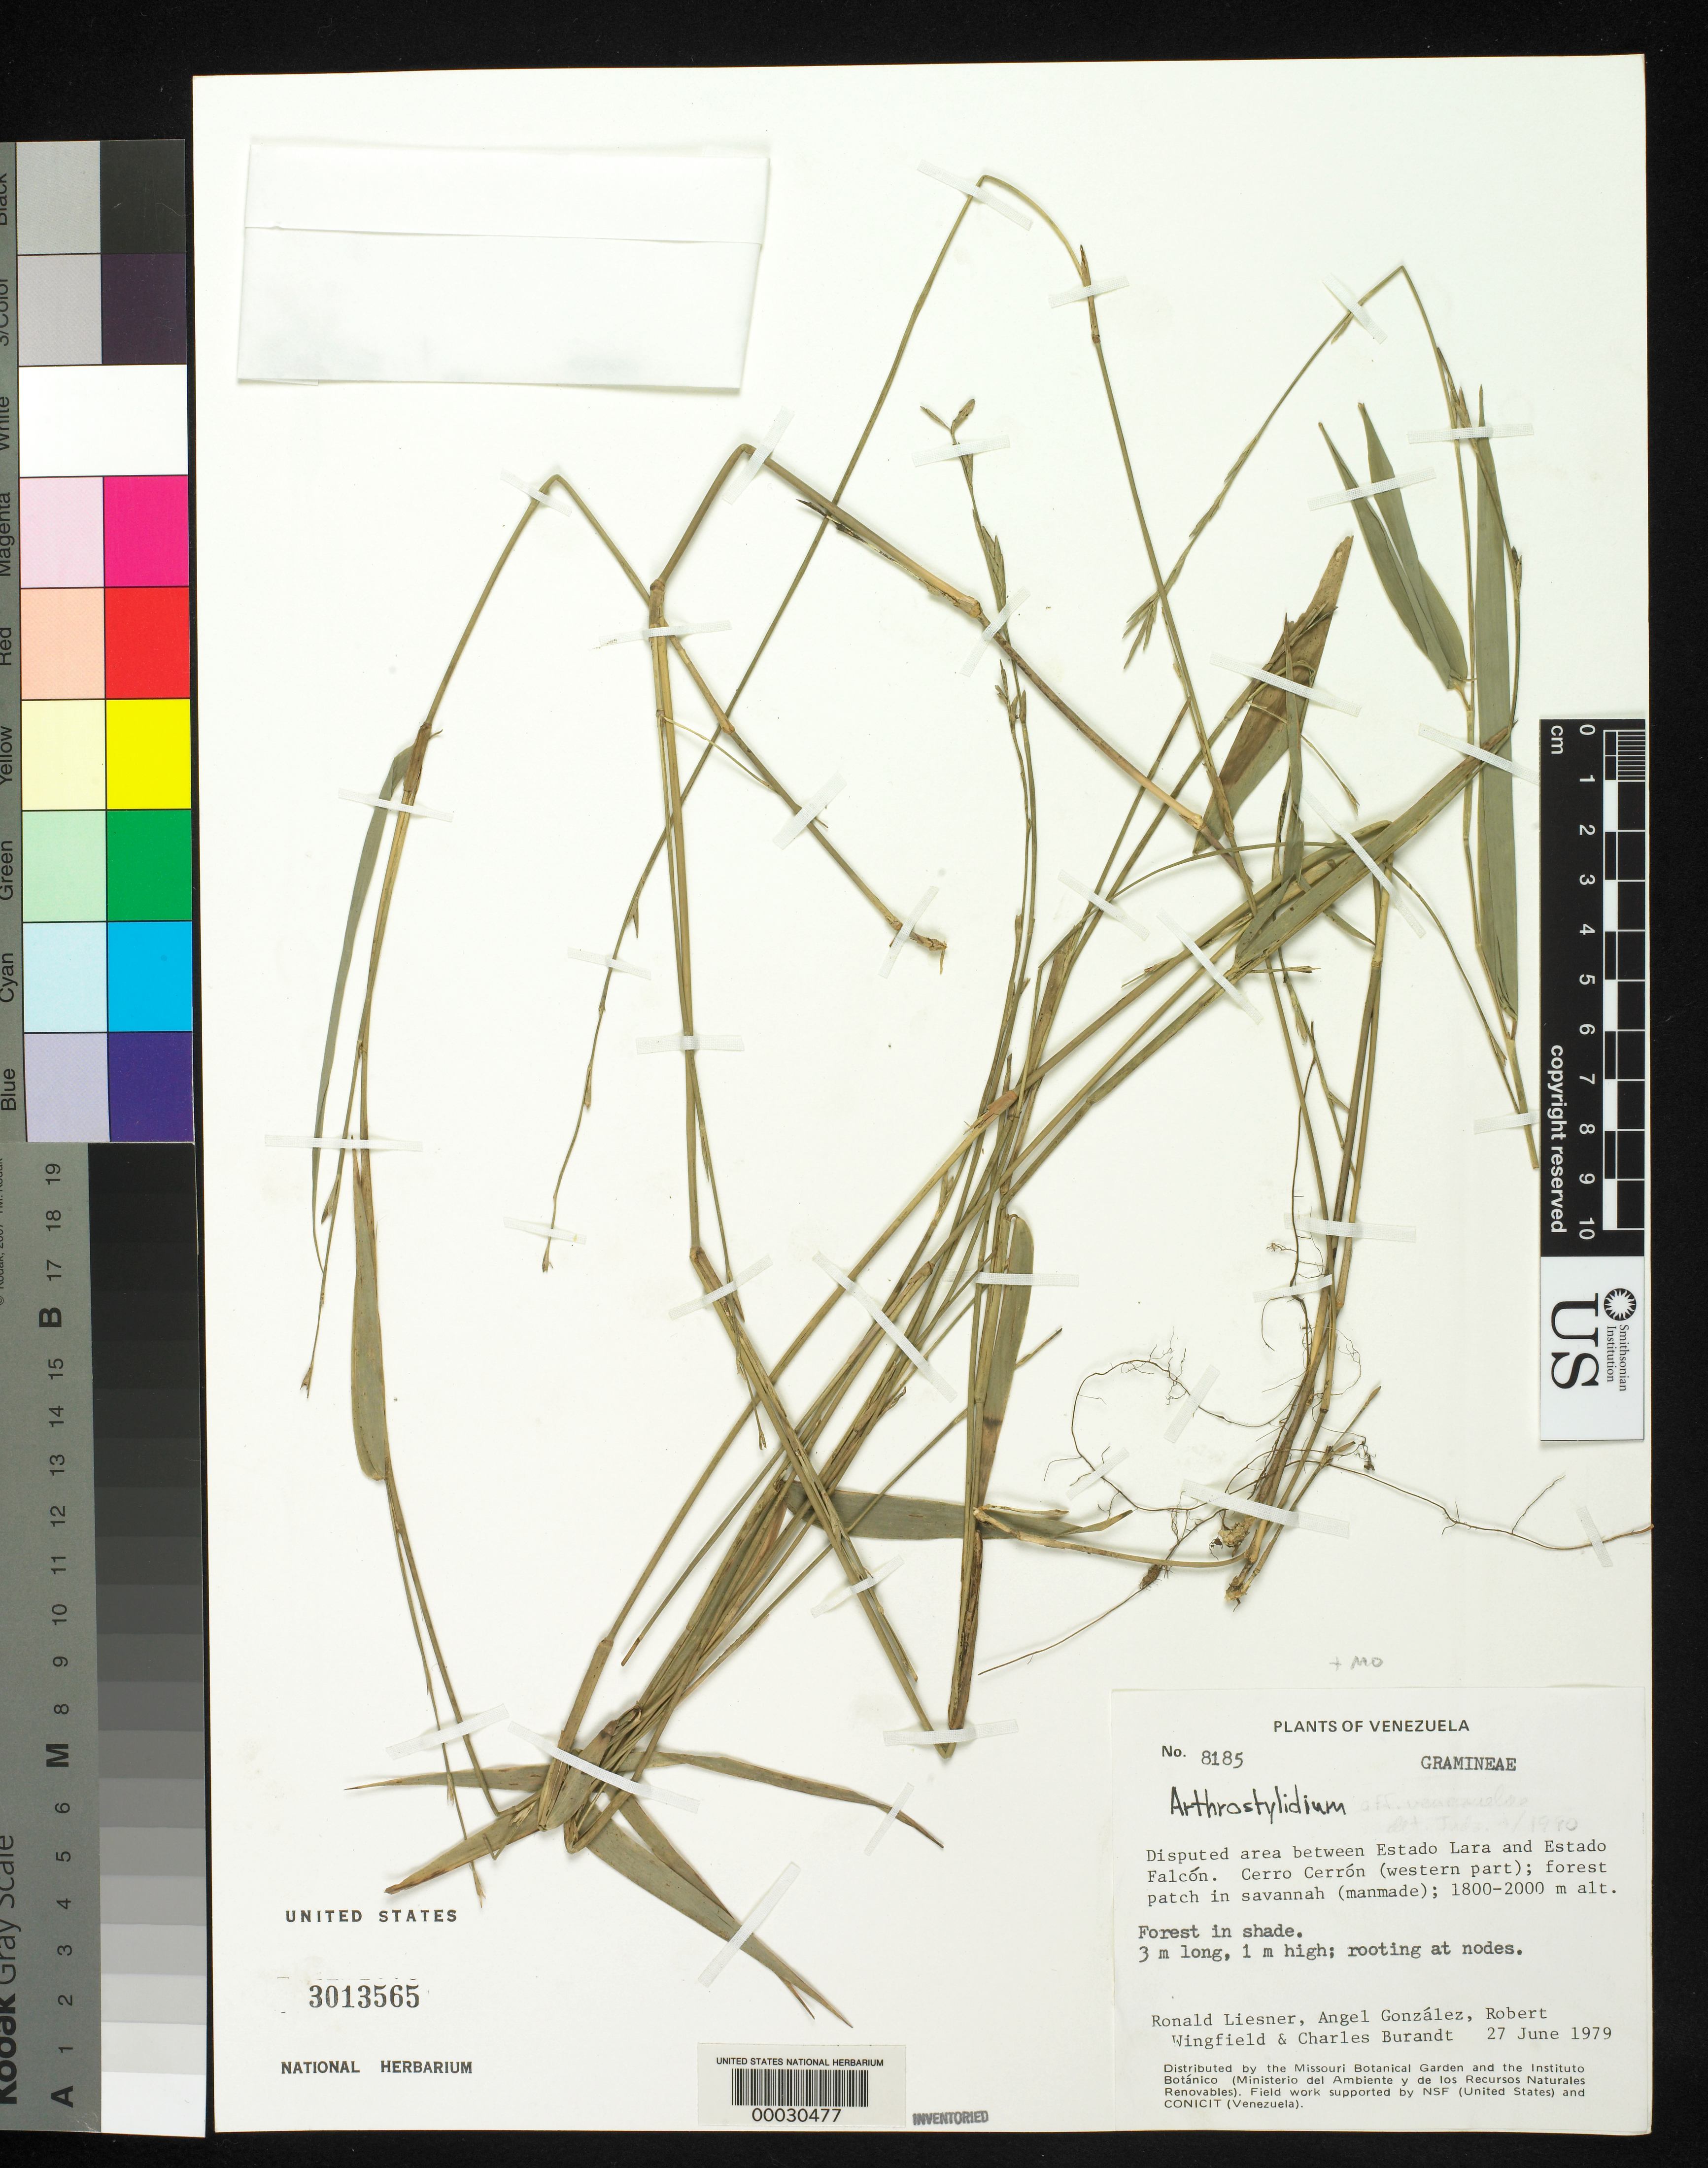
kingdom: Plantae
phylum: Tracheophyta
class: Liliopsida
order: Poales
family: Poaceae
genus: Arthrostylidium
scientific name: Arthrostylidium sp.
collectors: R. L. Liesner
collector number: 8185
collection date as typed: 27 Jun 1979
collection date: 1979-06-27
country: Venezuela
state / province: Falcón / Lara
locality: Cerro cerron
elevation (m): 1800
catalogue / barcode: US 3013565